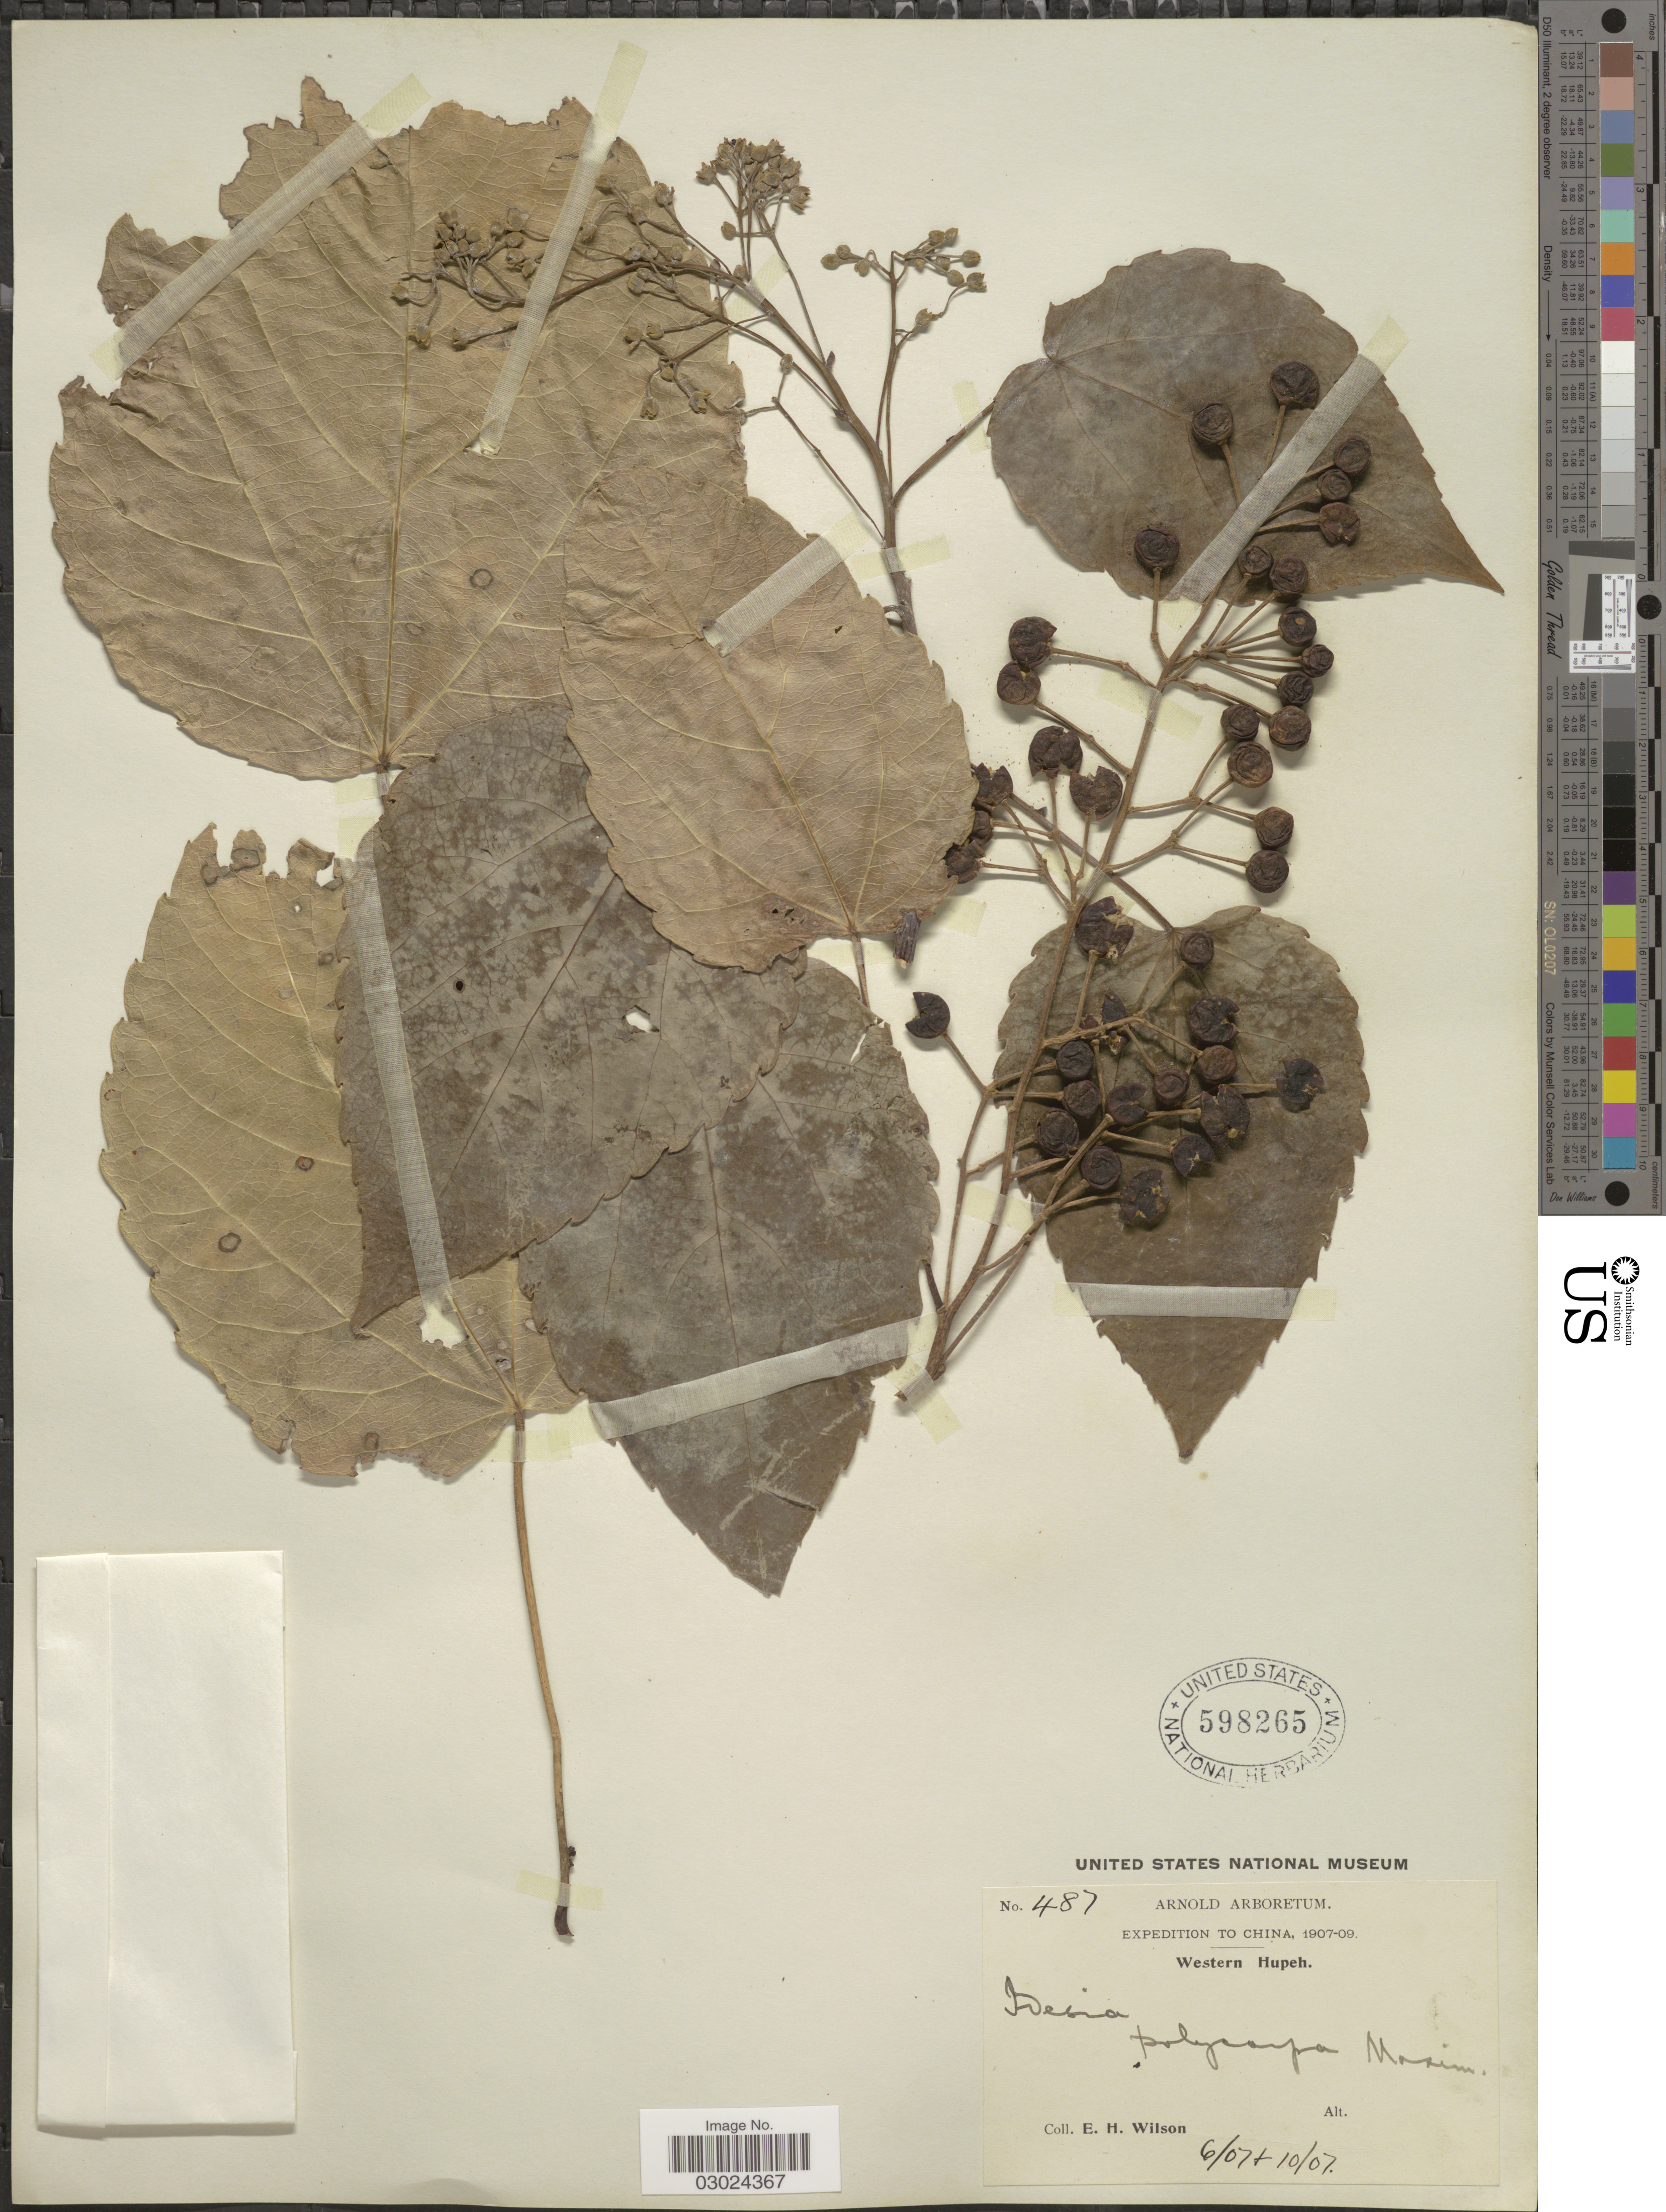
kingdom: Plantae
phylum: Tracheophyta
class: Magnoliopsida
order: Malpighiales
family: Salicaceae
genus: Idesia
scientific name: Idesia polycarpa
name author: Maxim.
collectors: E. Wilson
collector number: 487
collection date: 1907-06/1907-10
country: China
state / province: Hubei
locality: Western Hupeh.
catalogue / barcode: US 598265